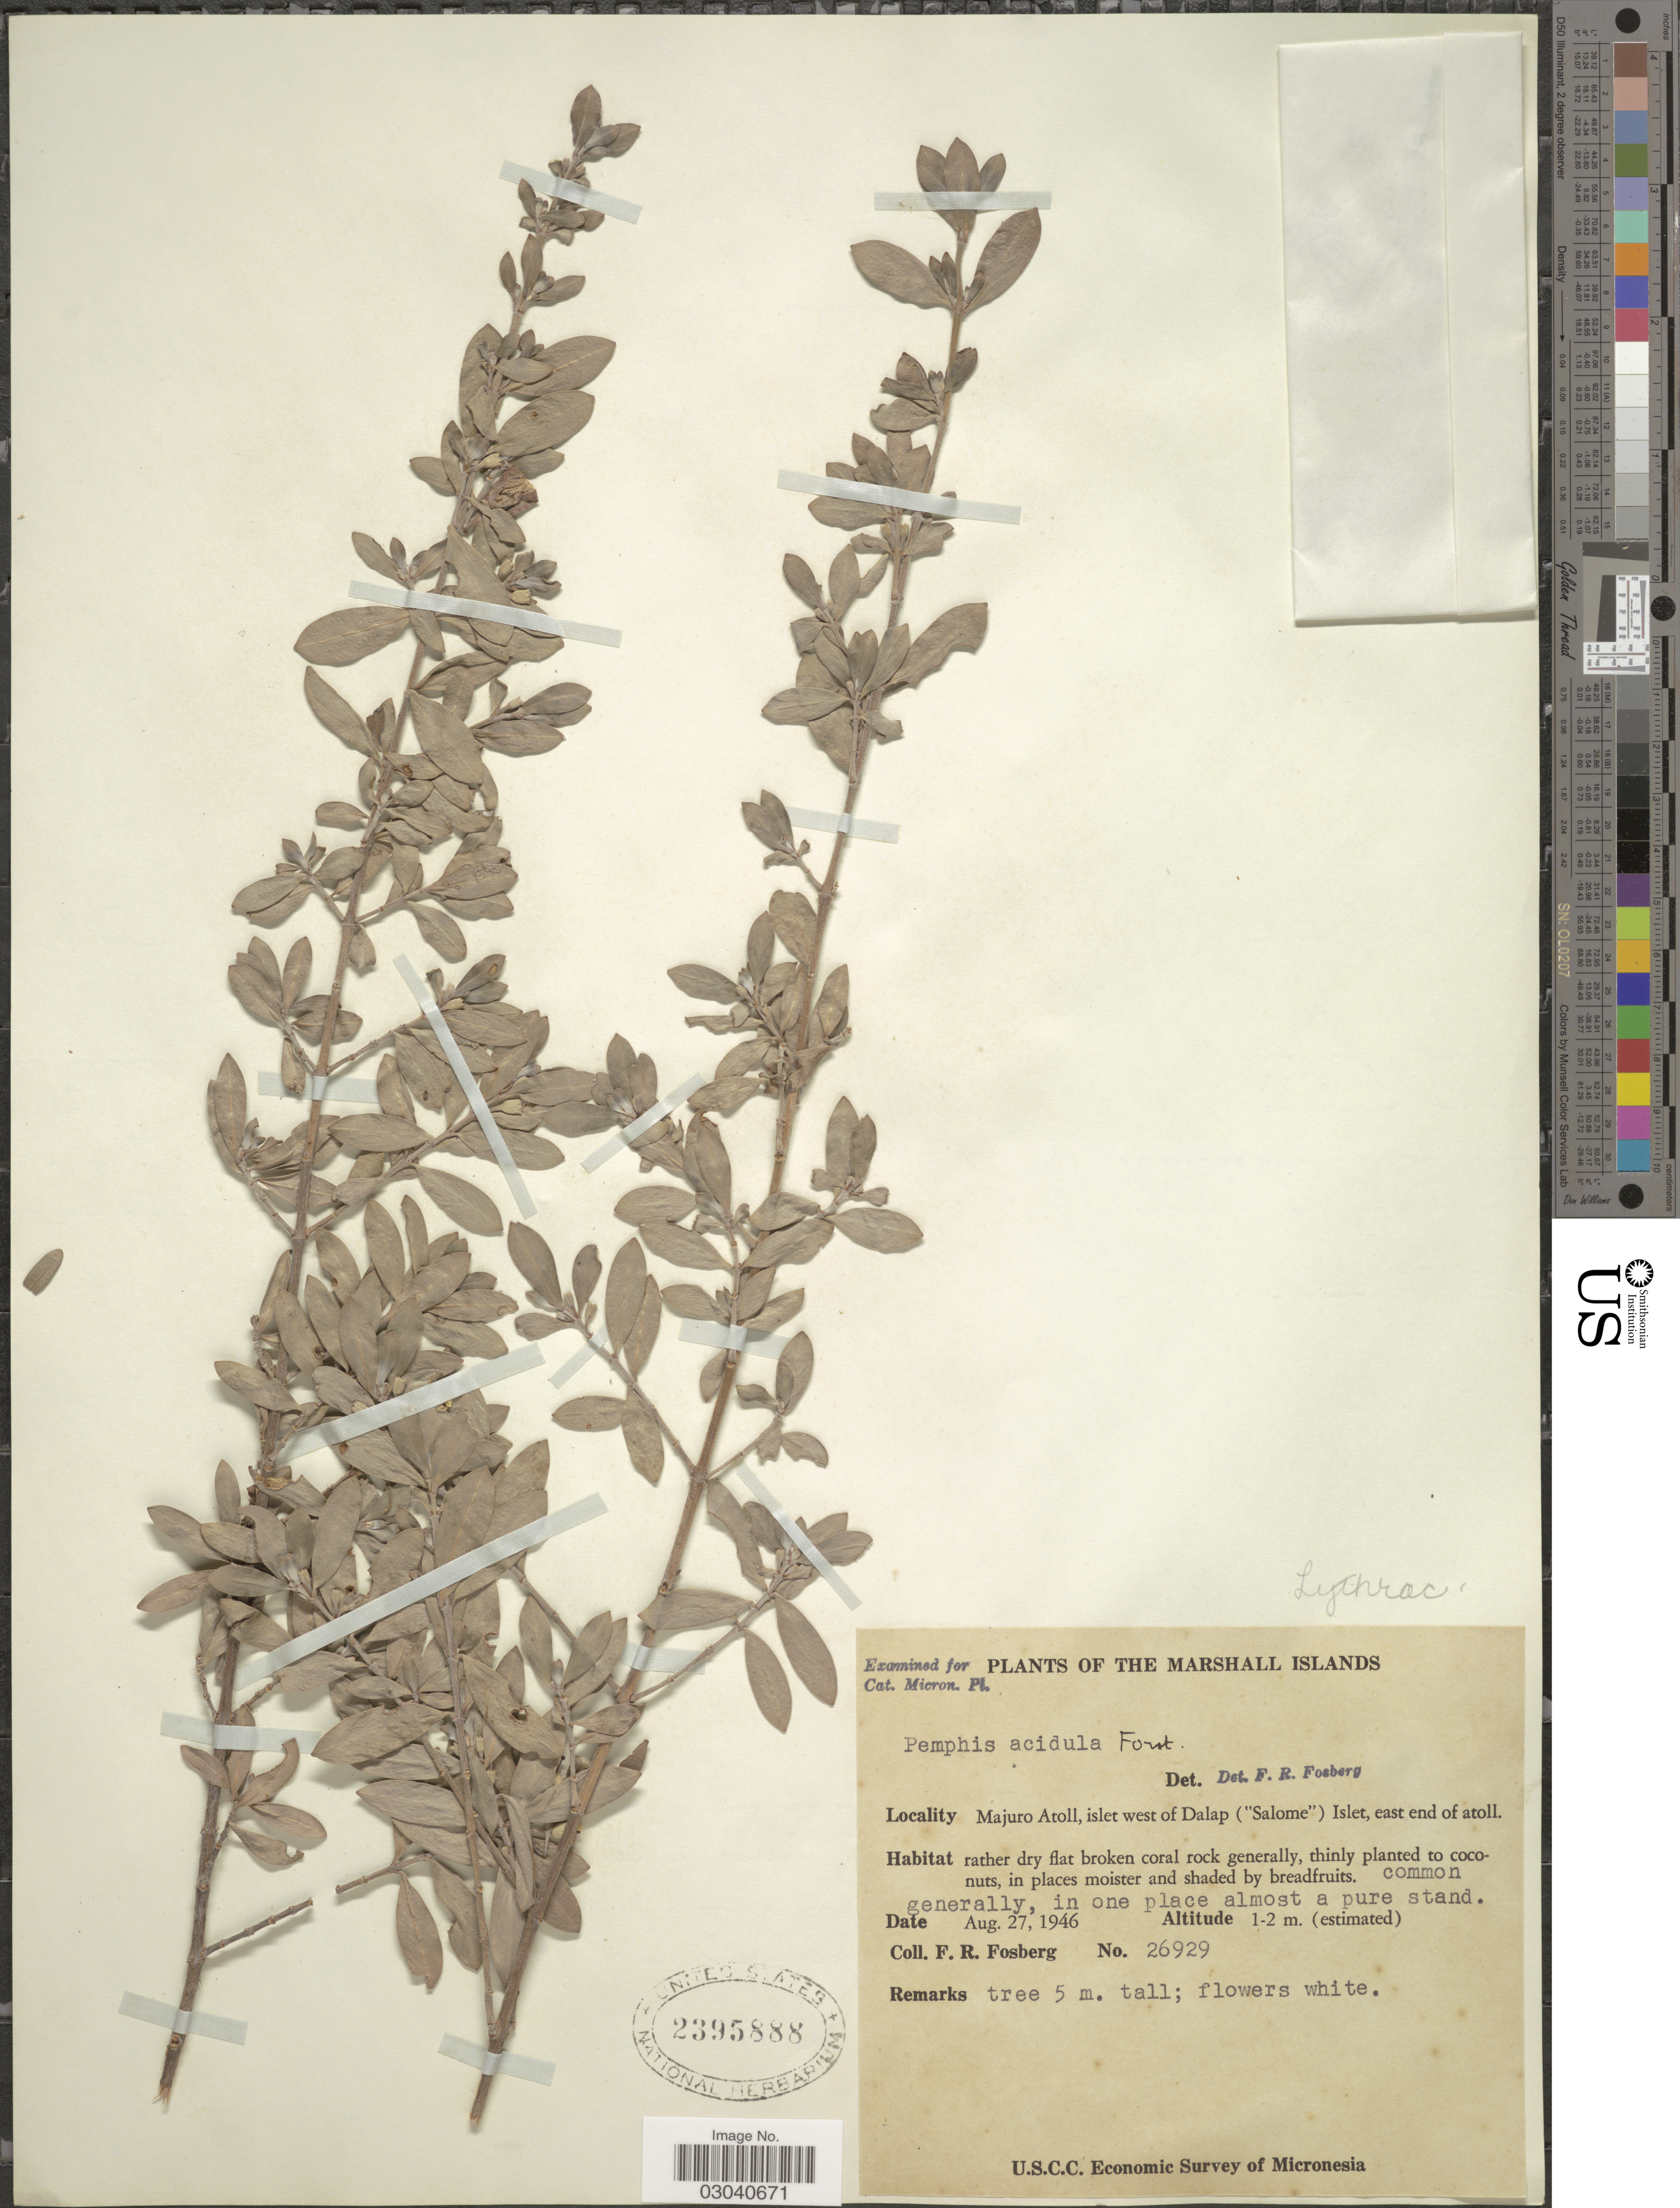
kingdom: Plantae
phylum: Tracheophyta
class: Magnoliopsida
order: Myrtales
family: Lythraceae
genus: Pemphis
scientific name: Pemphis acidula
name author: J.R. Forst. & G. Forst.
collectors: F. R. Fosberg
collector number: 26929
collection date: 1946-08-27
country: Marshall Islands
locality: Majuro Atoll, islet west of Dalap ("Salome") Islet, east end of atoll.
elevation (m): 1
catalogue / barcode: US 2395888